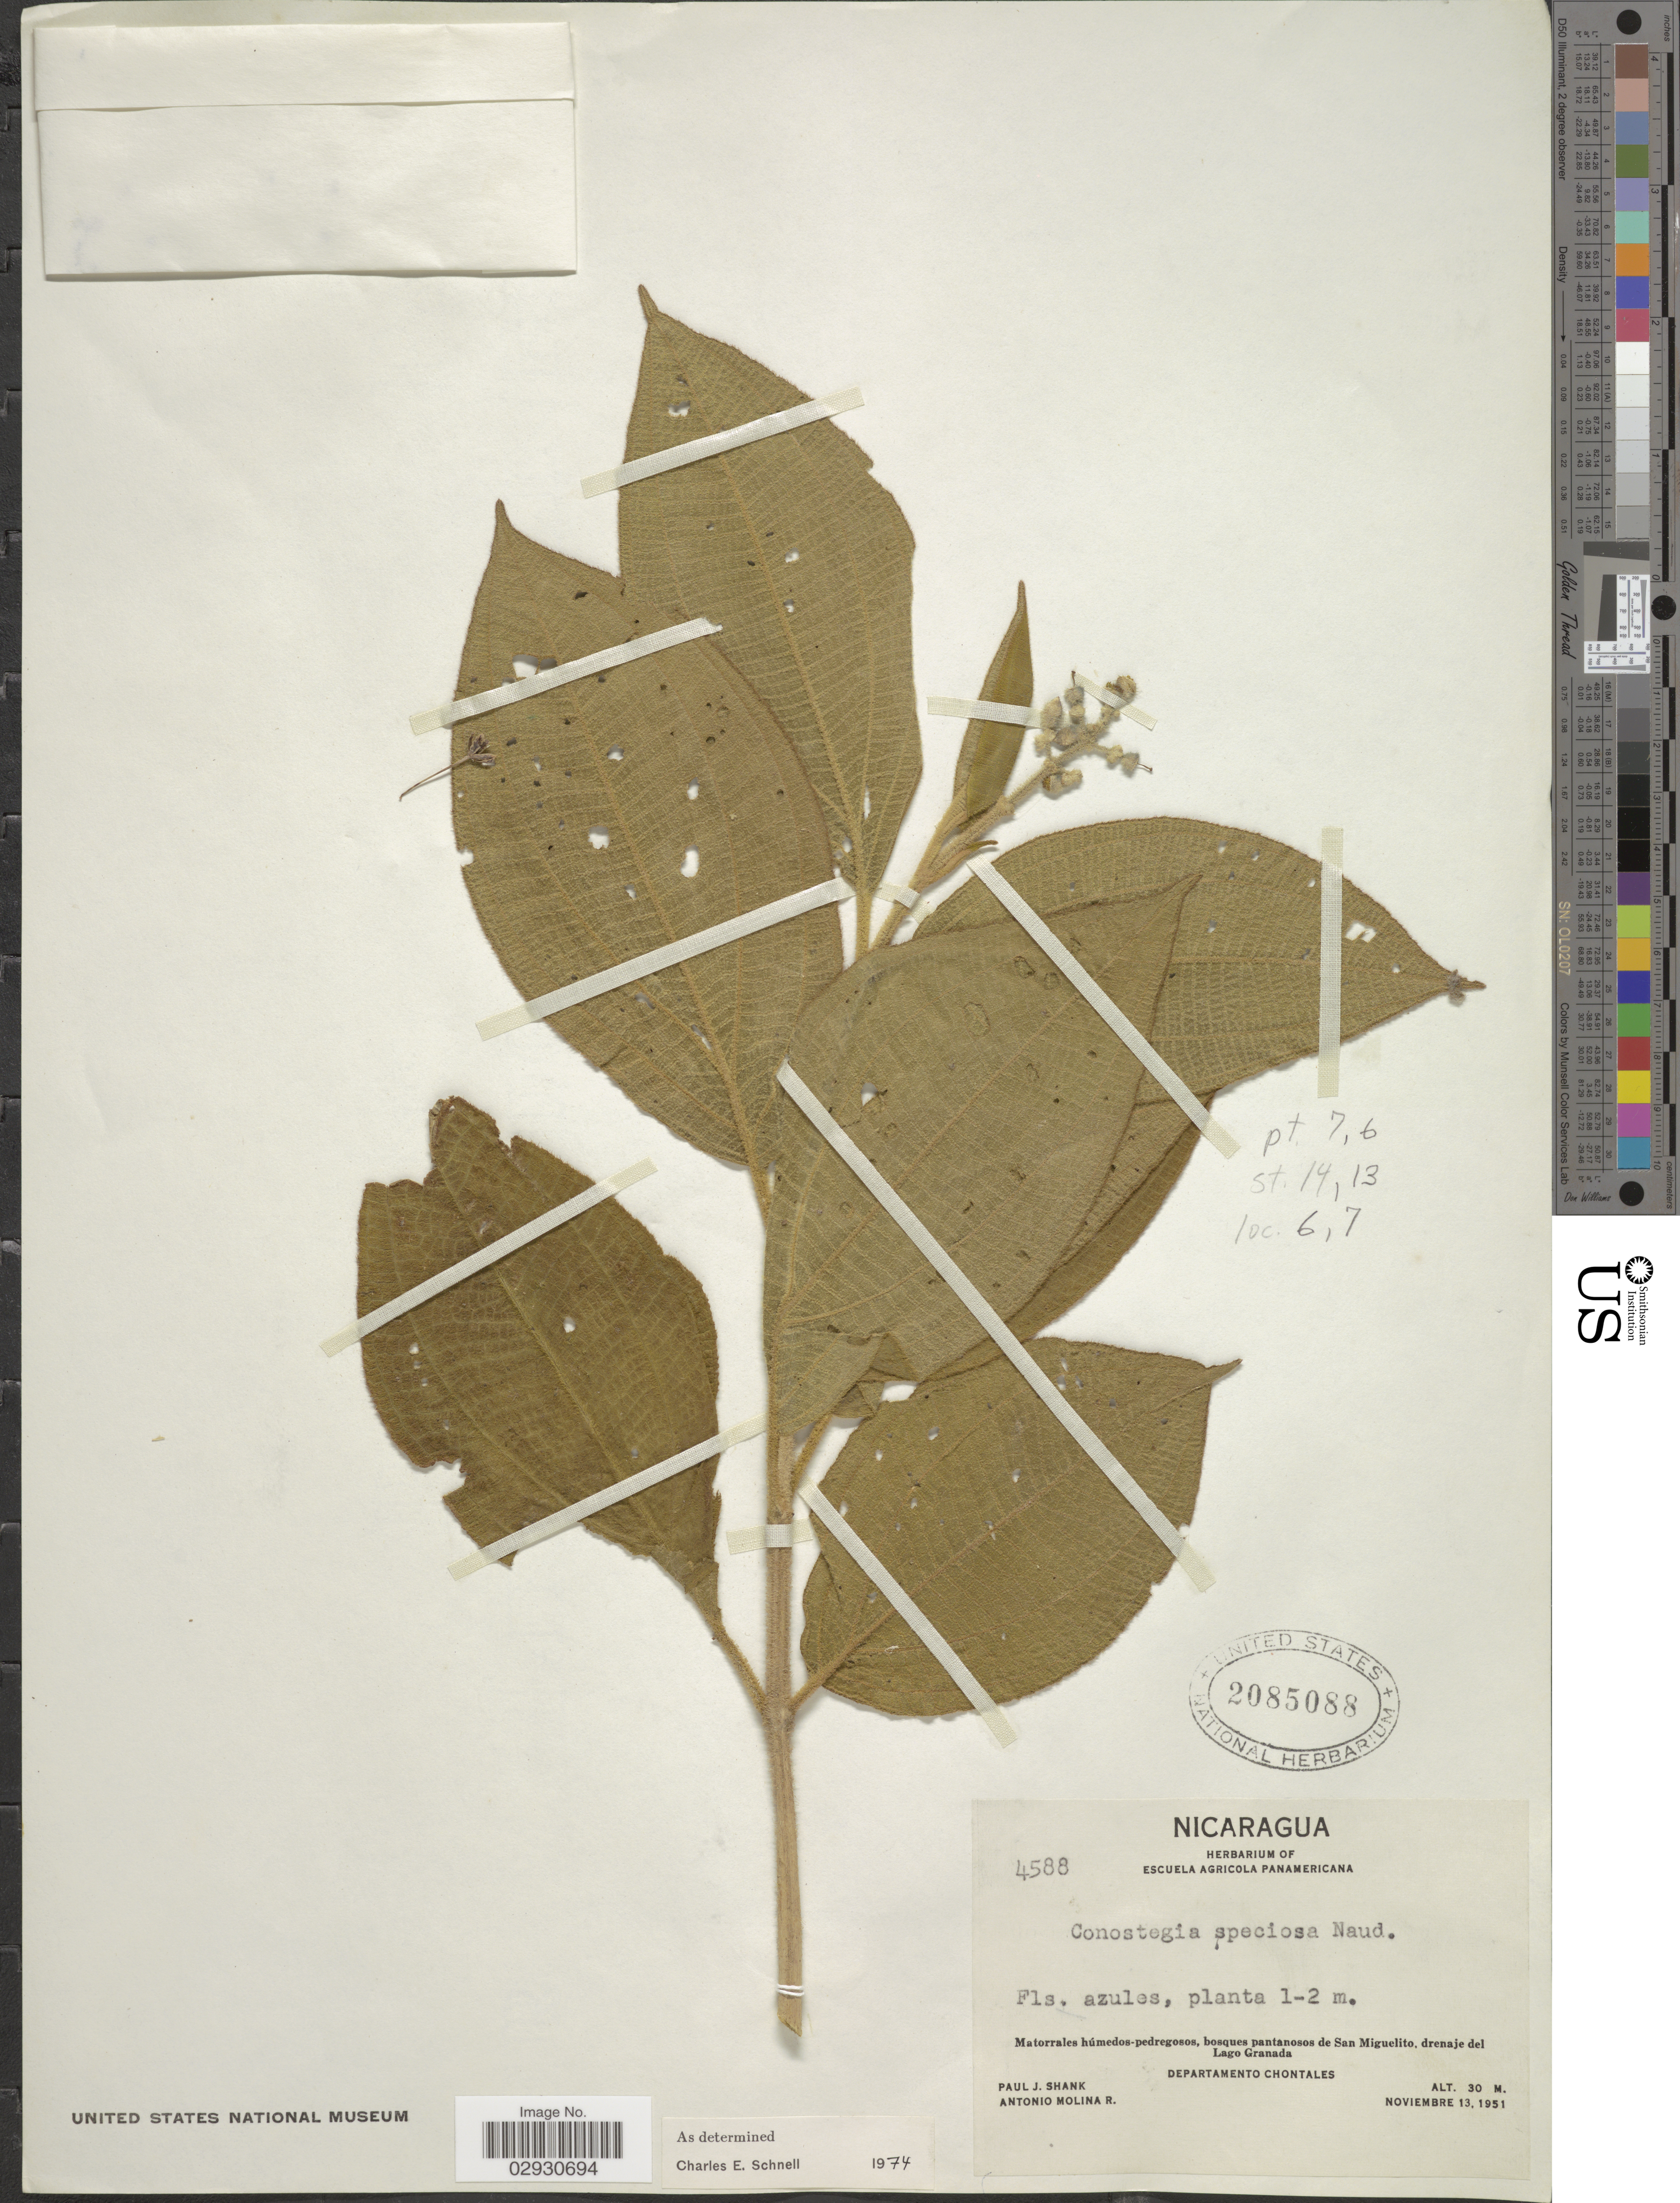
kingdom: Plantae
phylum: Tracheophyta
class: Magnoliopsida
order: Myrtales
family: Melastomataceae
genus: Conostegia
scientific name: Conostegia speciosa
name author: Naudin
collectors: P. J. Shank & A. Molina R.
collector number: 4588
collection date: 1951-11-13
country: Nicaragua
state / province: Chontales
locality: Matorrales húmedos-pedregosos, bosques pantanosos de San Miguelito, drenaje del Lago Granada. Departamento Chontales.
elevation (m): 30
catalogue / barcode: US 2085088